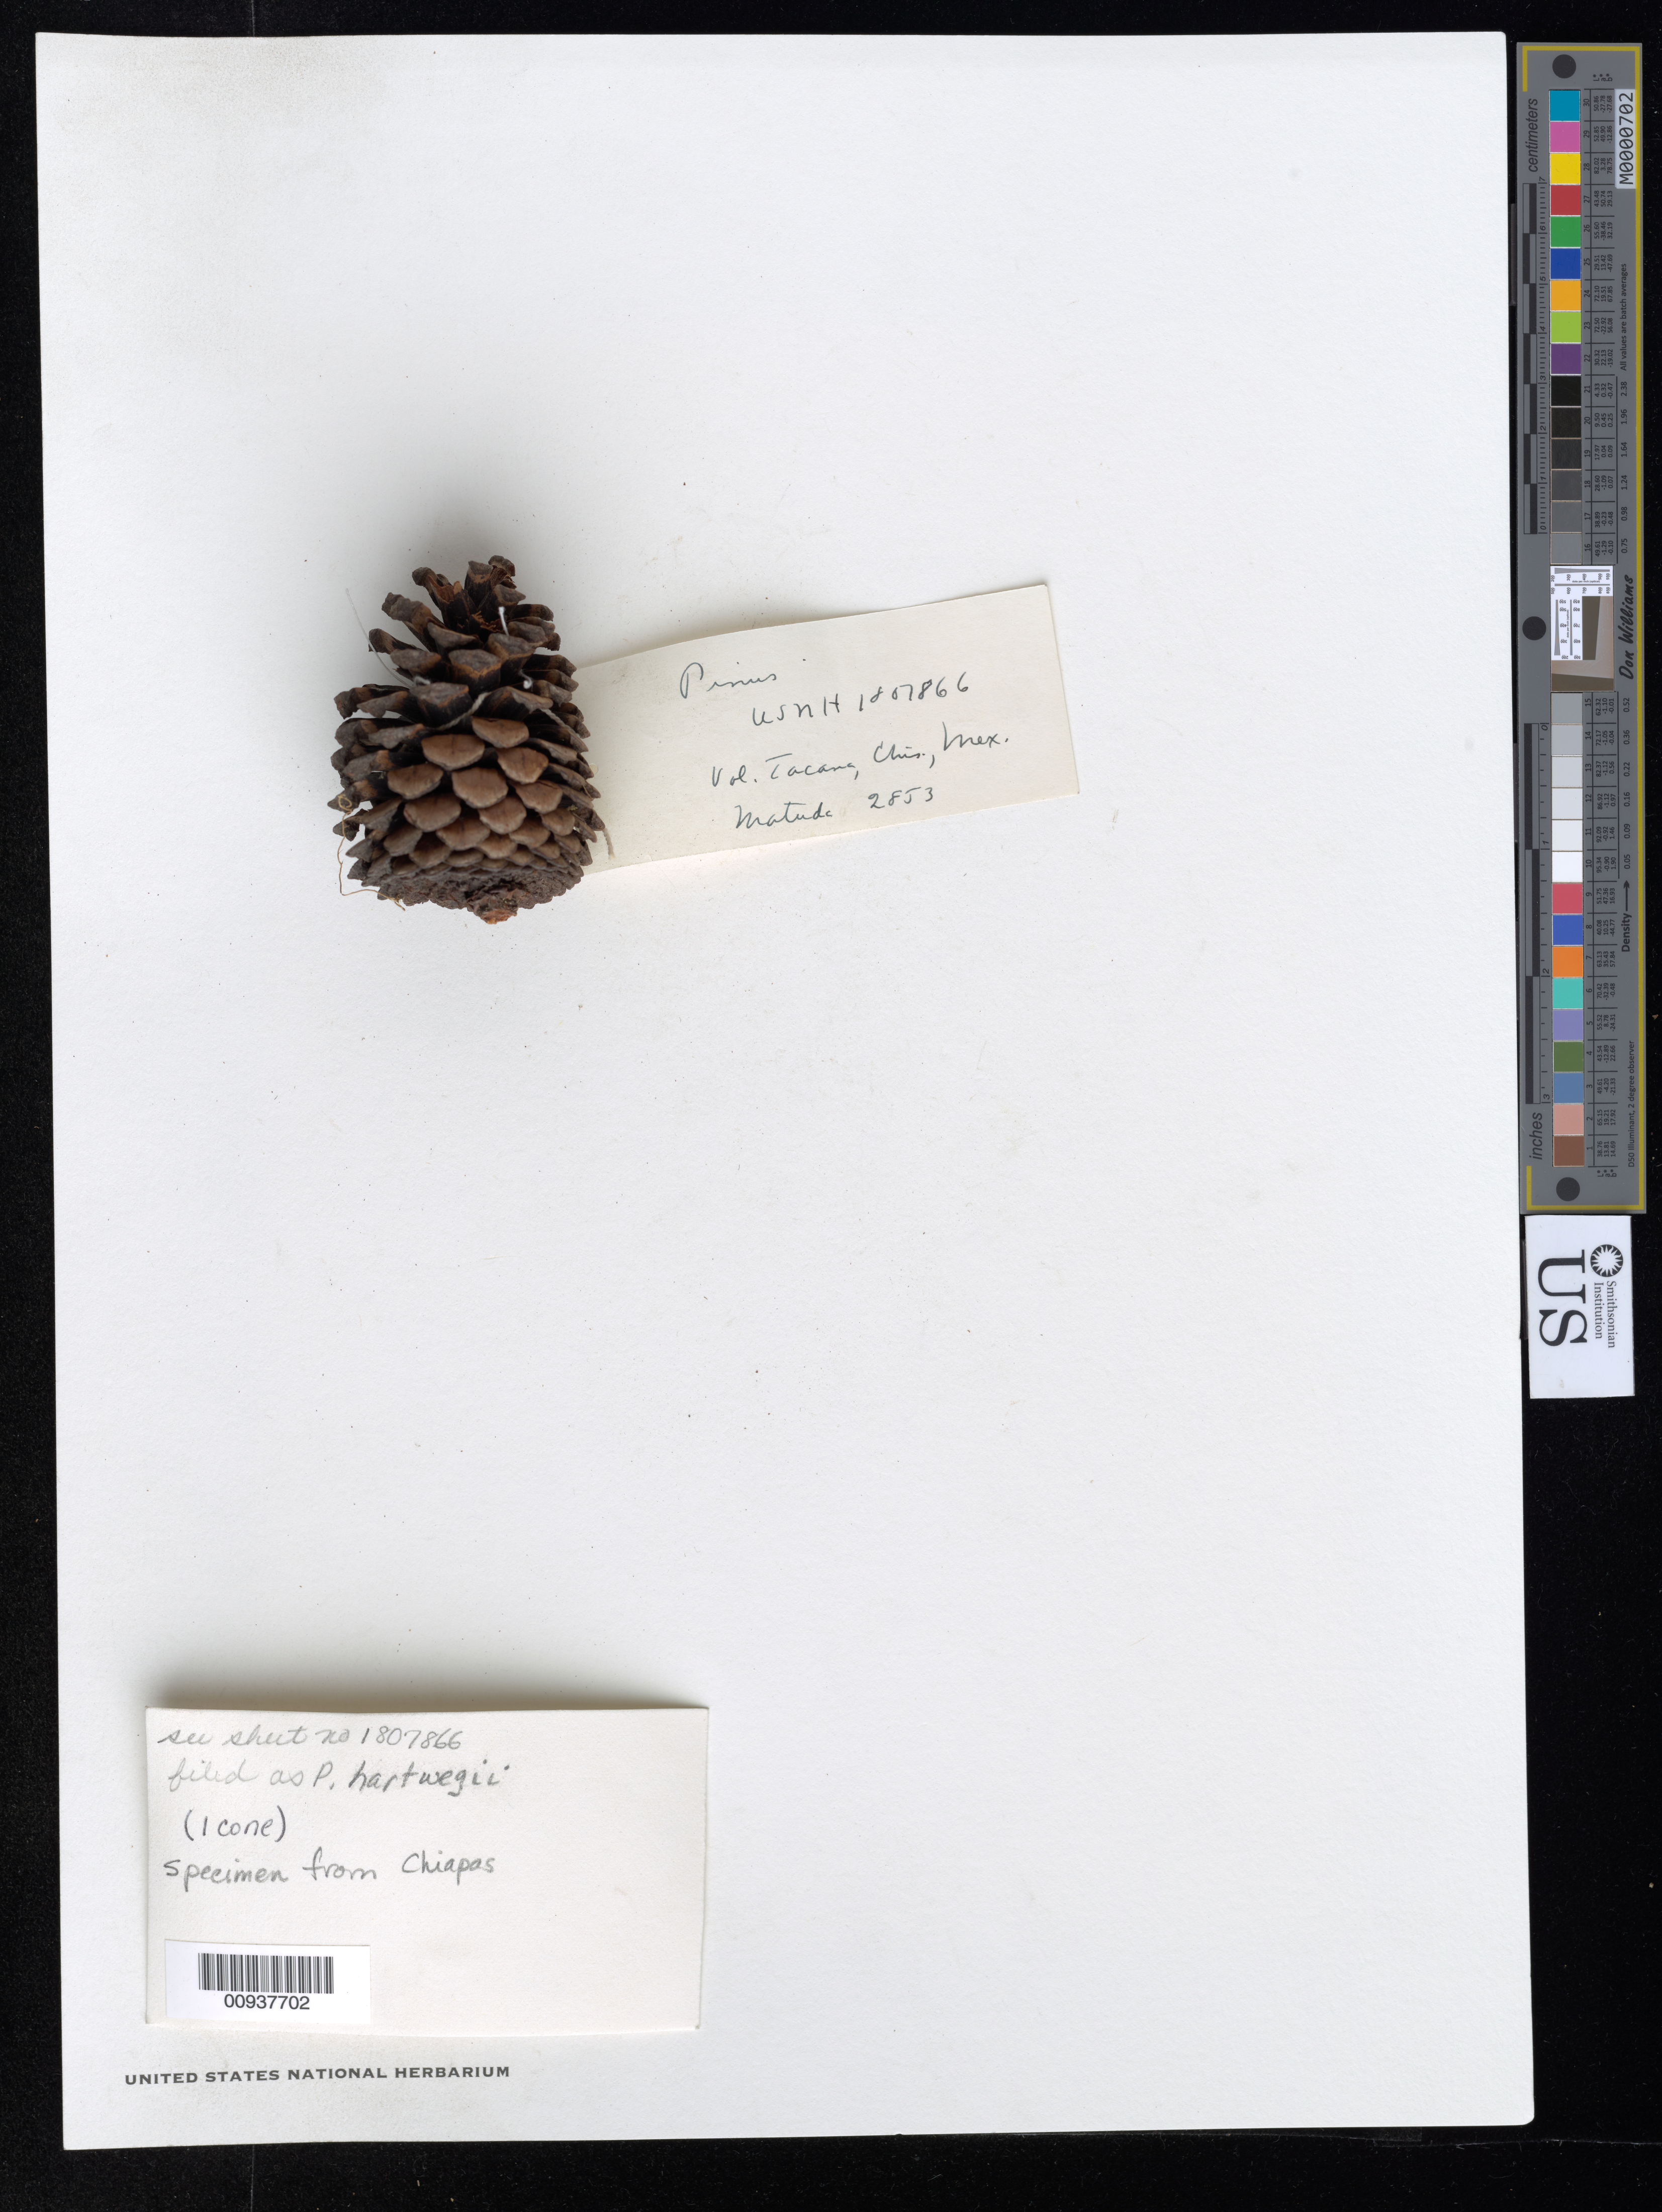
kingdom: Plantae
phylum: Tracheophyta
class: Pinopsida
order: Pinales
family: Pinaceae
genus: Pinus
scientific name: Pinus hartwegii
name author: Lindl.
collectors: E. Matuda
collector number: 2853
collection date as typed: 27 Mar 1939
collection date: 1939-03-27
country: Mexico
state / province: Chiapas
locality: Vol. Tacana, Chiquihuite.